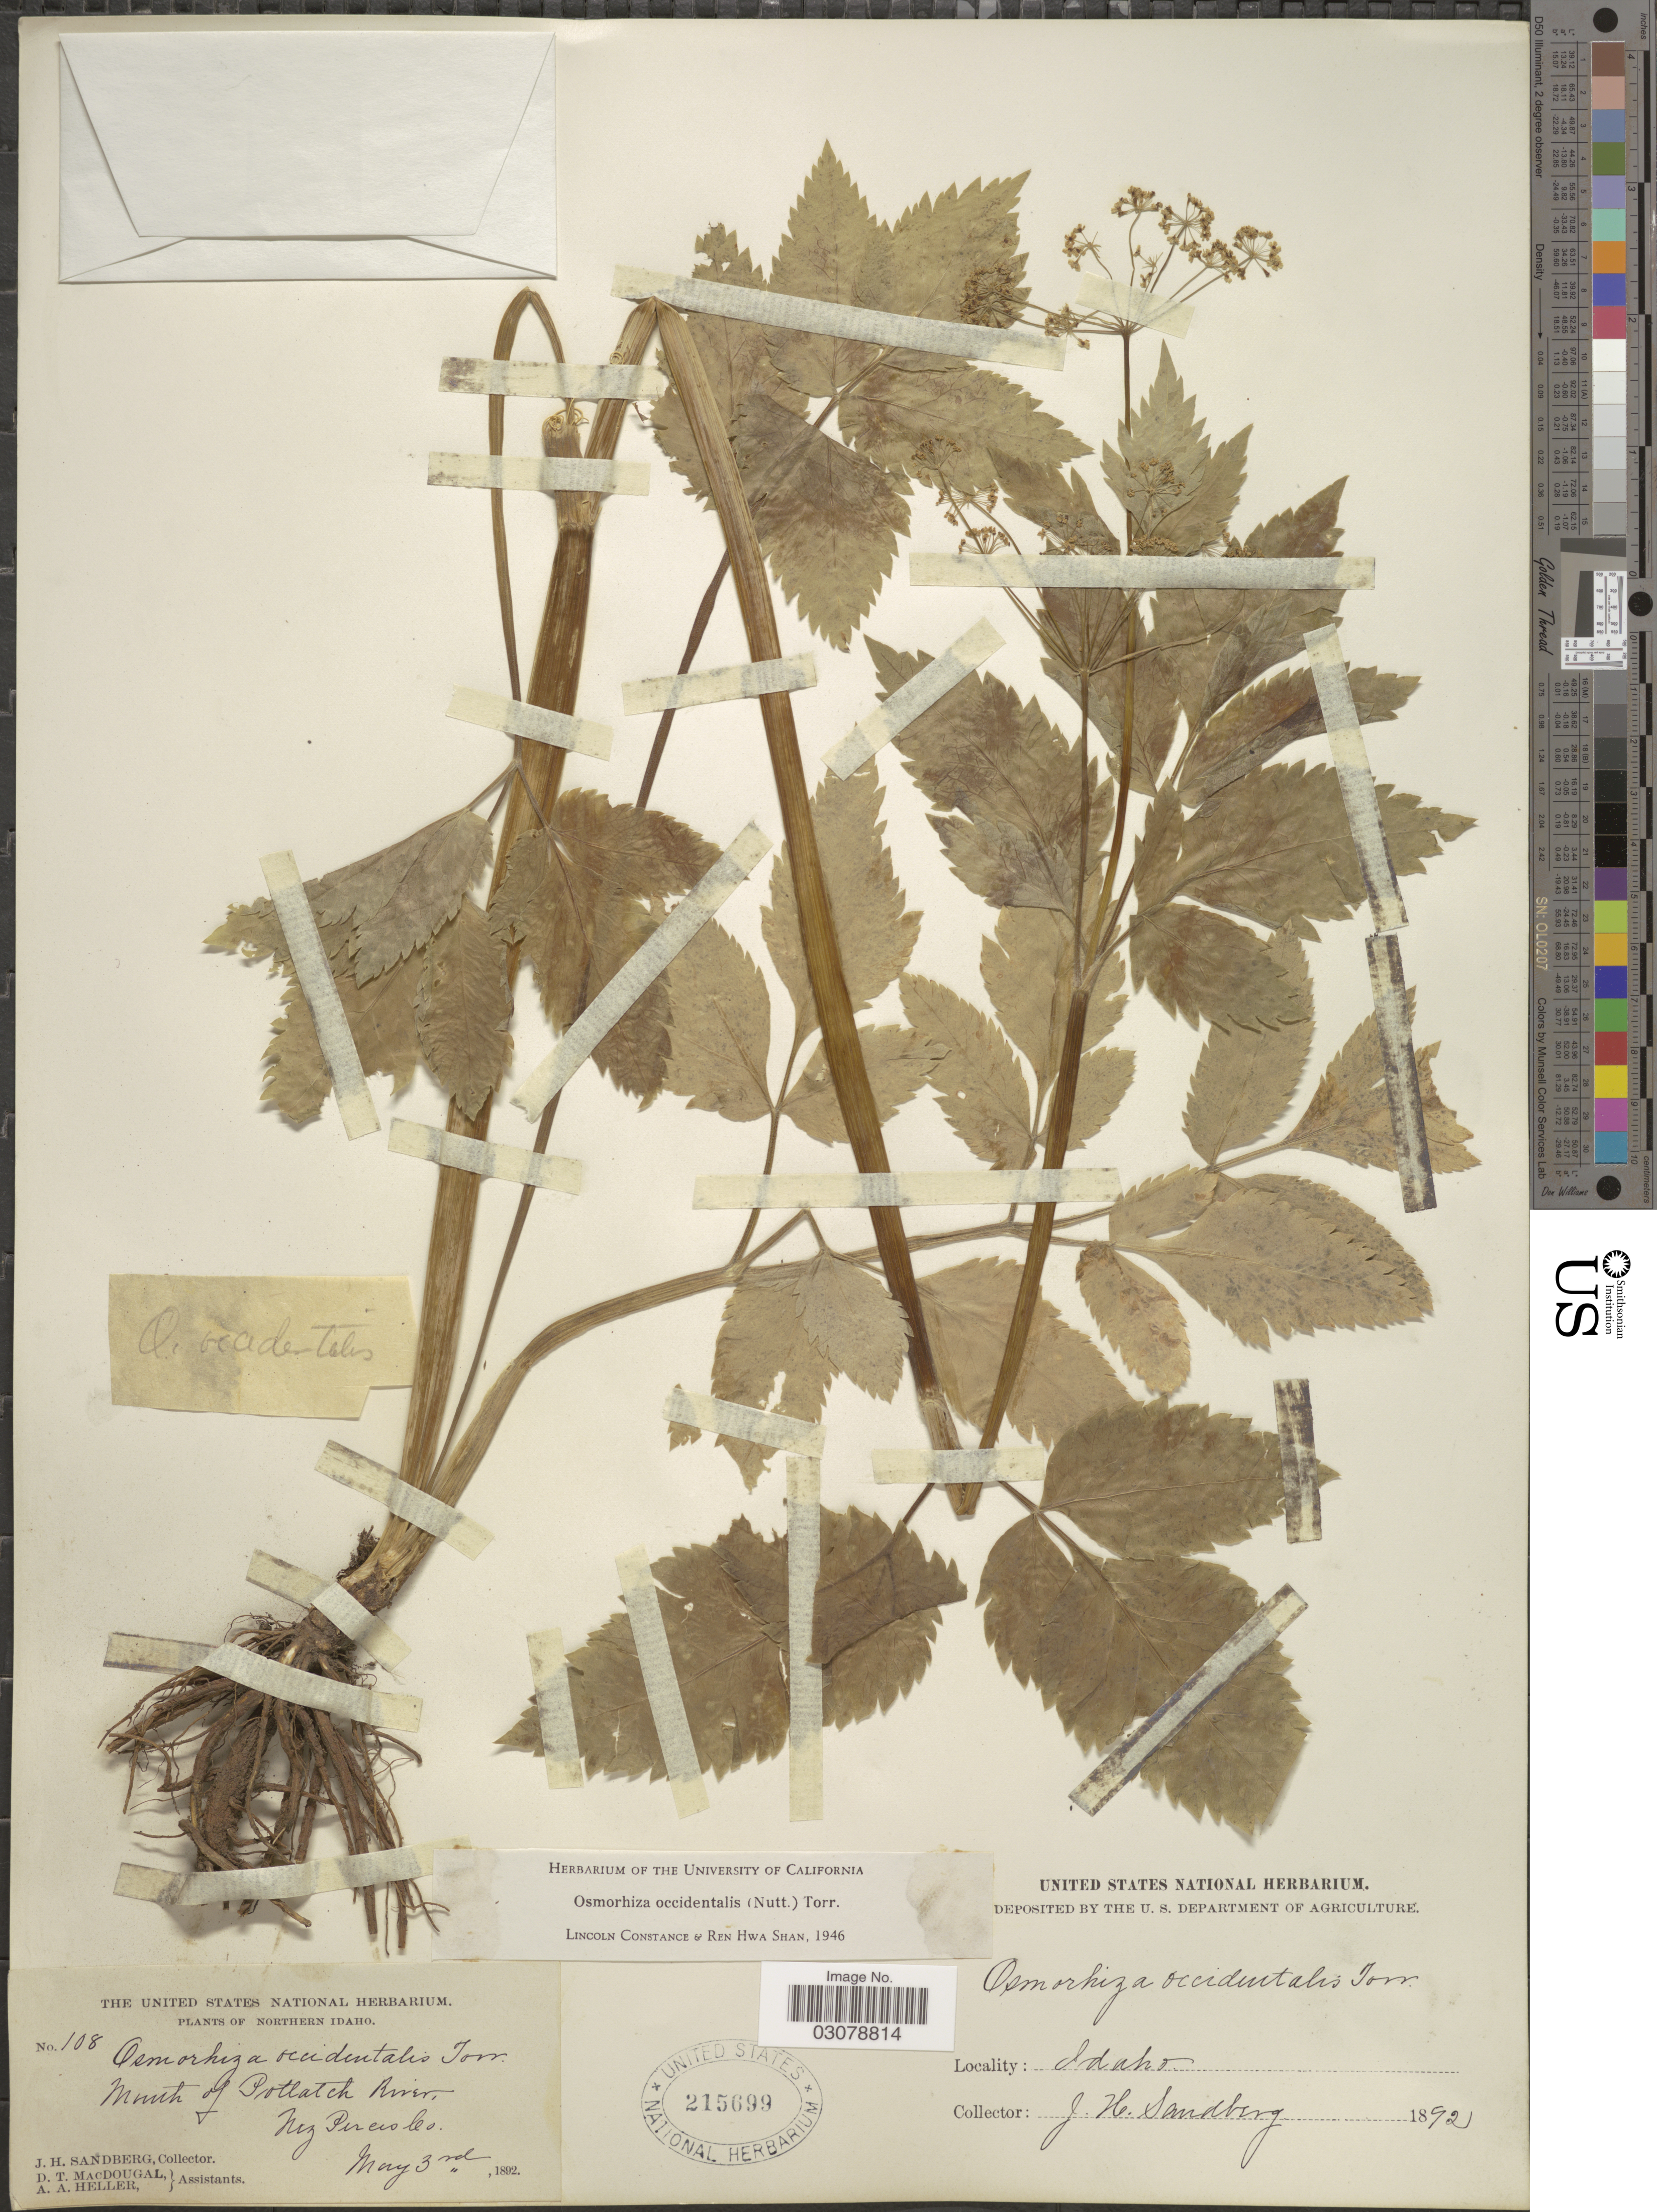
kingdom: Plantae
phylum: Tracheophyta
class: Magnoliopsida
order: Apiales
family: Apiaceae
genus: Osmorhiza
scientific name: Osmorhiza occidentalis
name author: (Nutt.) Torr.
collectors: J. H. Sandberg, D. T. MacDougal & A. A. Heller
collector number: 108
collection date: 1892-05-03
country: United States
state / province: Idaho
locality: Northern Idaho, Mouth of Potlatch River, Nez Perces Co.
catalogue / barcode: US 215699